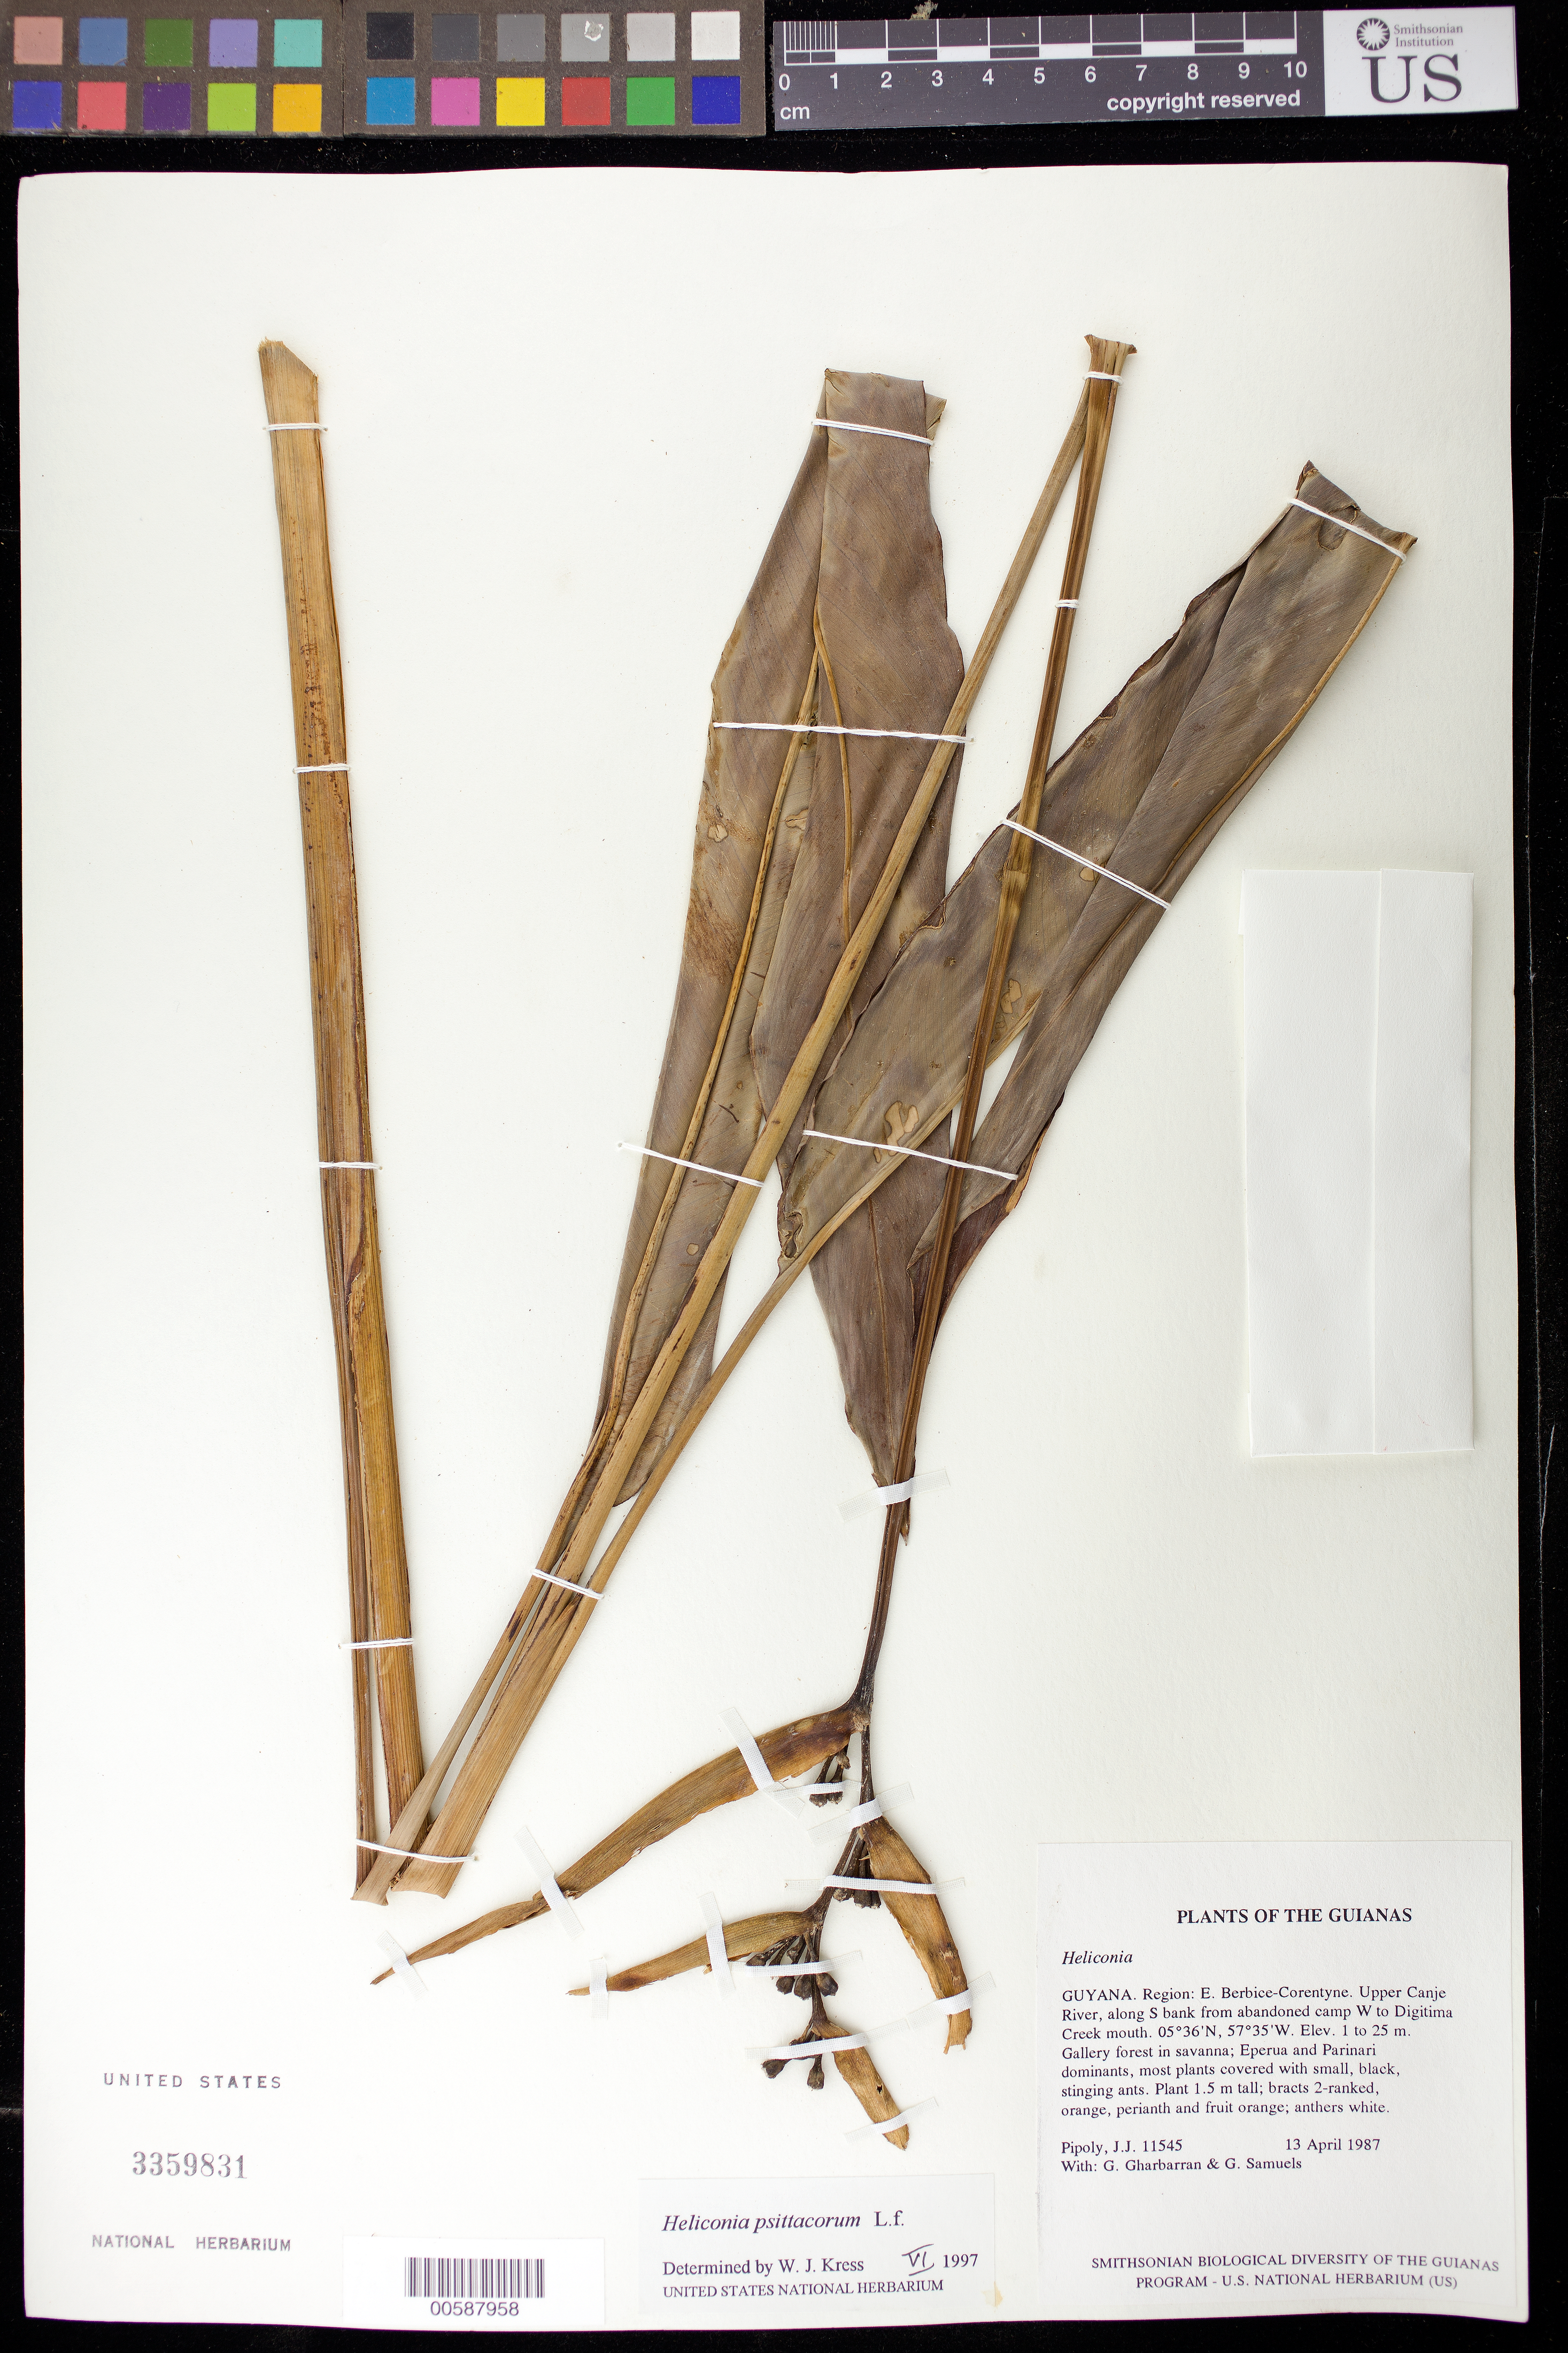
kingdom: Plantae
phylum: Tracheophyta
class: Liliopsida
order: Zingiberales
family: Heliconiaceae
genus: Heliconia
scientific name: Heliconia psittacorum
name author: L. f.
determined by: Kress, W. J., (US), Smithsonian Institution - National Museum of Natural History (UNITED STATES)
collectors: J. J. Pipoly, G. Gharbarran & G. Samuels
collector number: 11545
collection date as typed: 13 April 1987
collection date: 1987-04-13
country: Guyana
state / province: E. Berbice-Corentyne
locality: Upper Canje River, S bank from abandoned Amerindian logging camp W to Digitima Cr. mouth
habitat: Gallery forest in savanna; Eperua and Parinari dominants, most plants covered with small, black, stinging ants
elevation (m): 1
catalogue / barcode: US 3359831